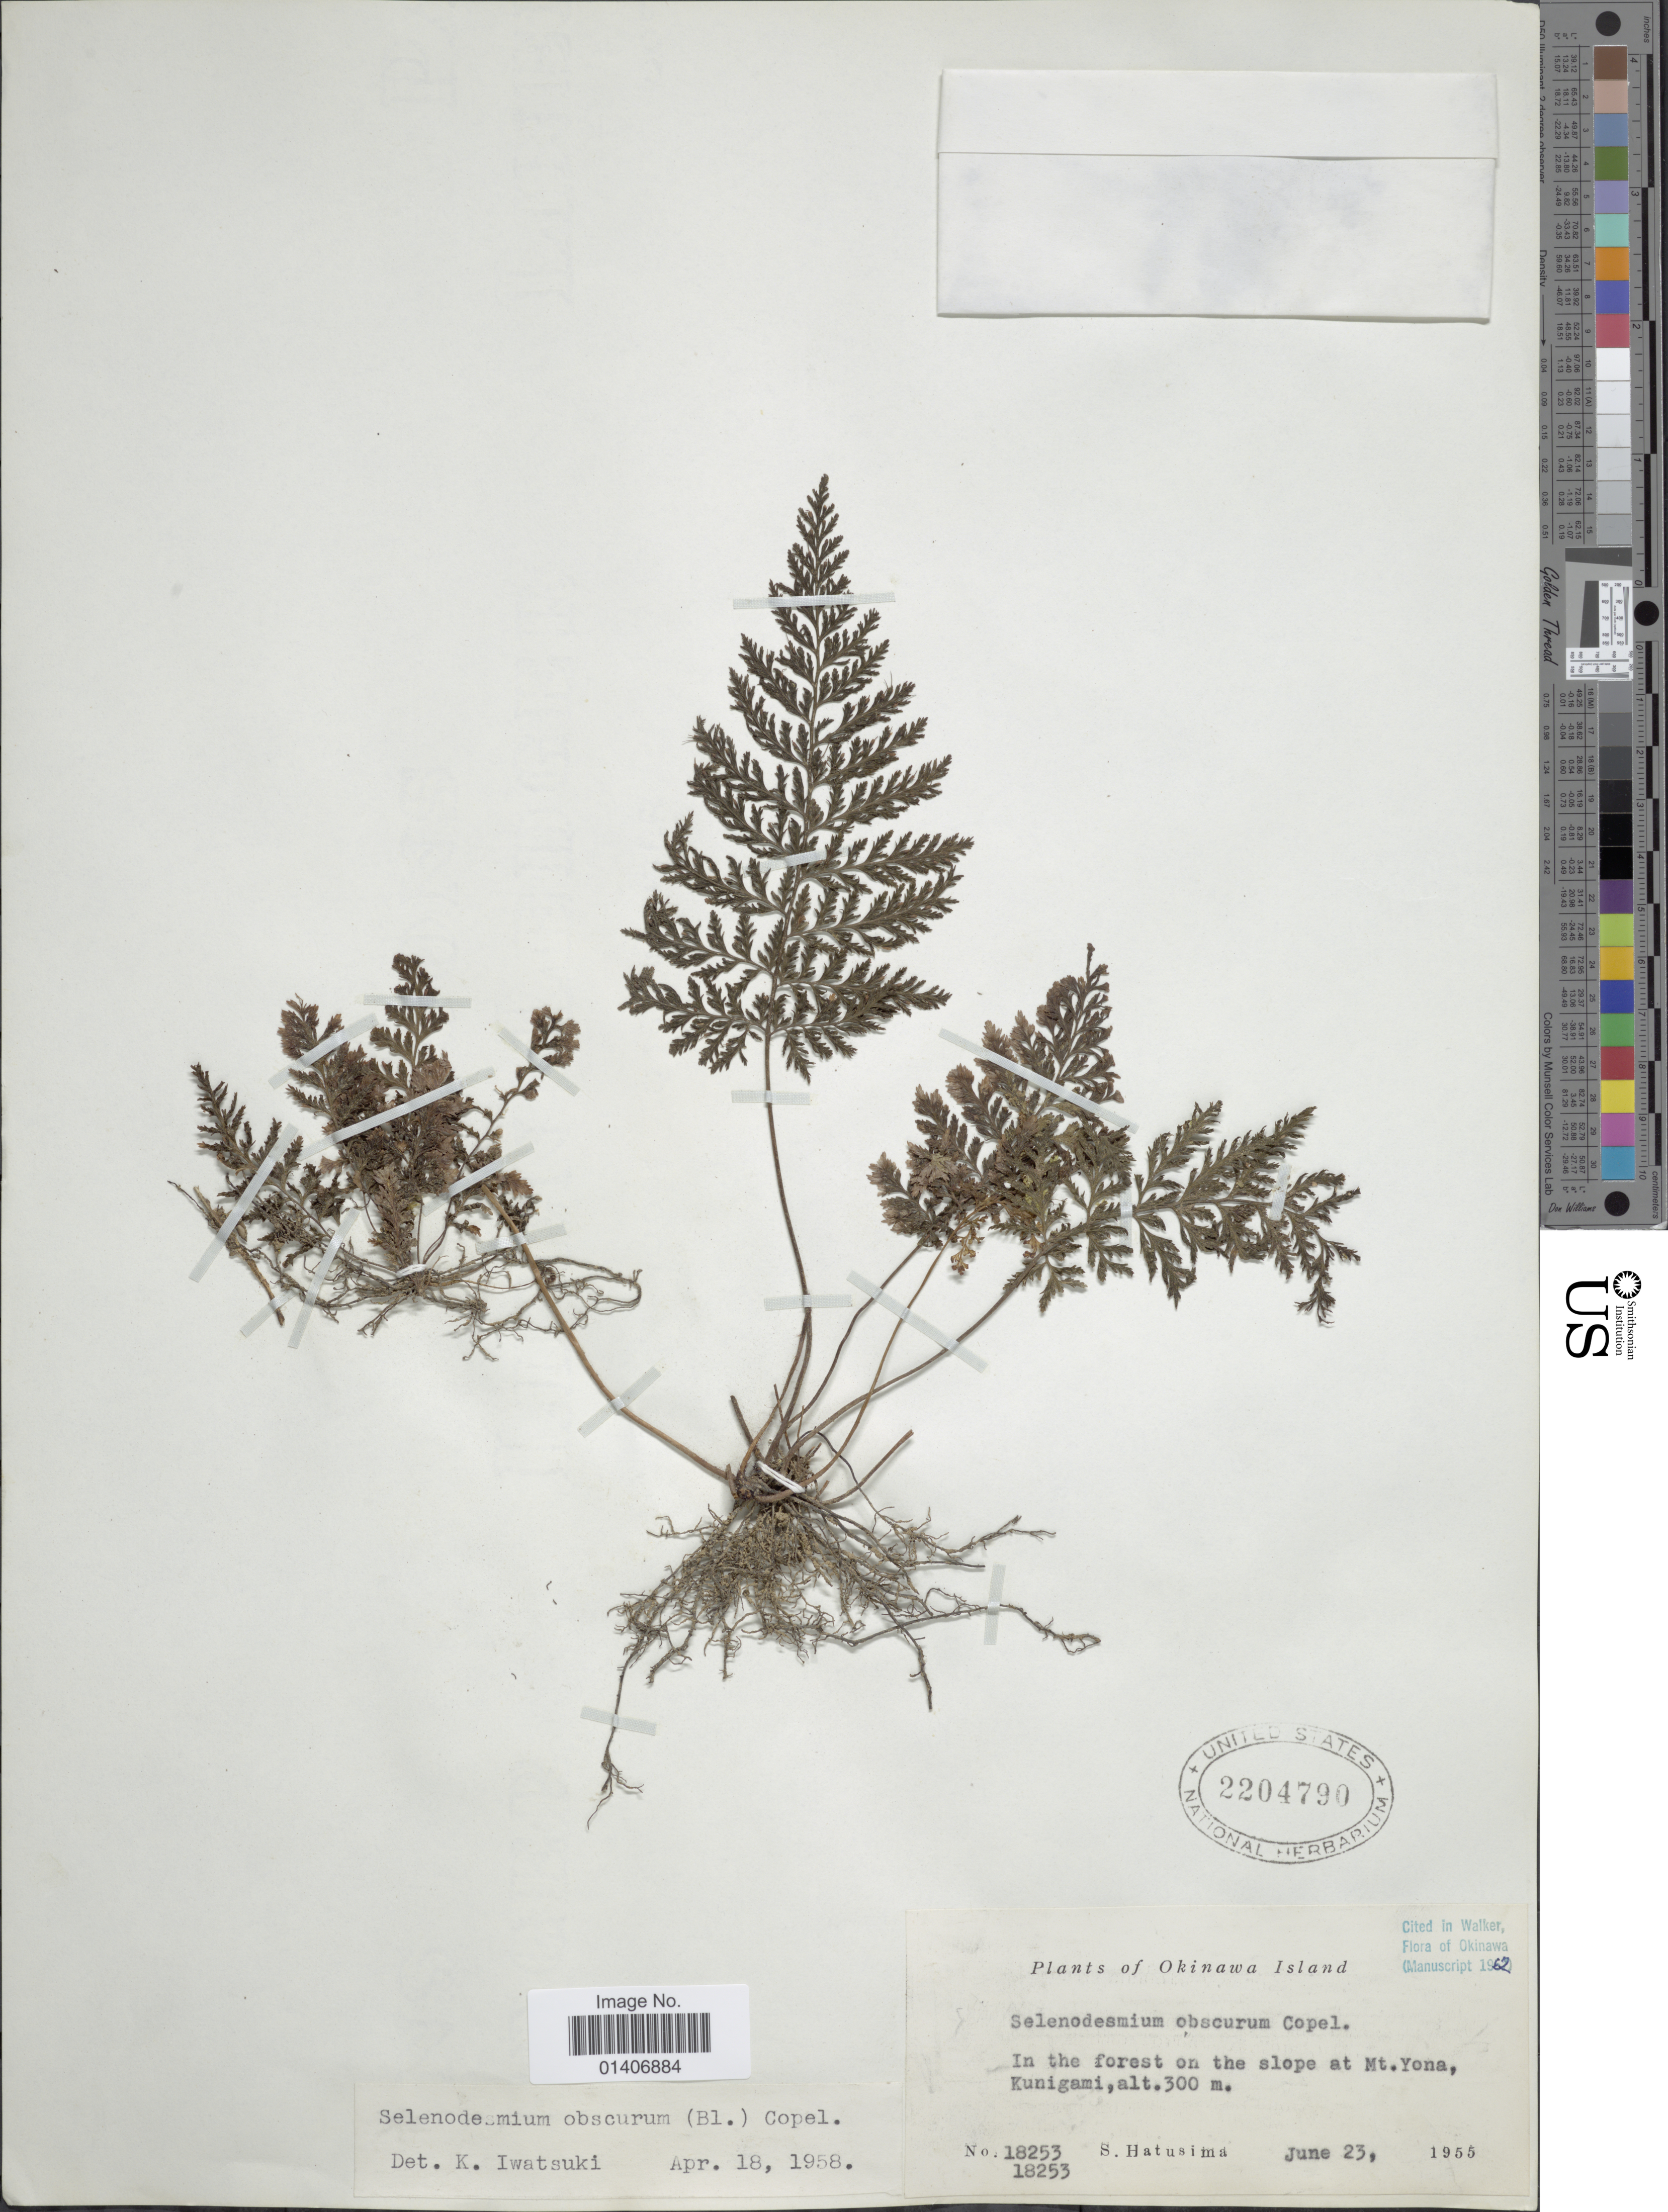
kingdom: Plantae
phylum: Tracheophyta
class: Polypodiopsida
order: Hymenophyllales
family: Hymenophyllaceae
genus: Abrodictyum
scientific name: Abrodictyum obscurum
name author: (Blume) Ebihara & K. Iwats.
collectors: S. Hatusima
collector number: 18253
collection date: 1955-06-23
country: Japan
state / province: Okinawa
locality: Okinawa Island, In the forest on the slope at Mt Yona, Kunigami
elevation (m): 300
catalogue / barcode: US 2204790